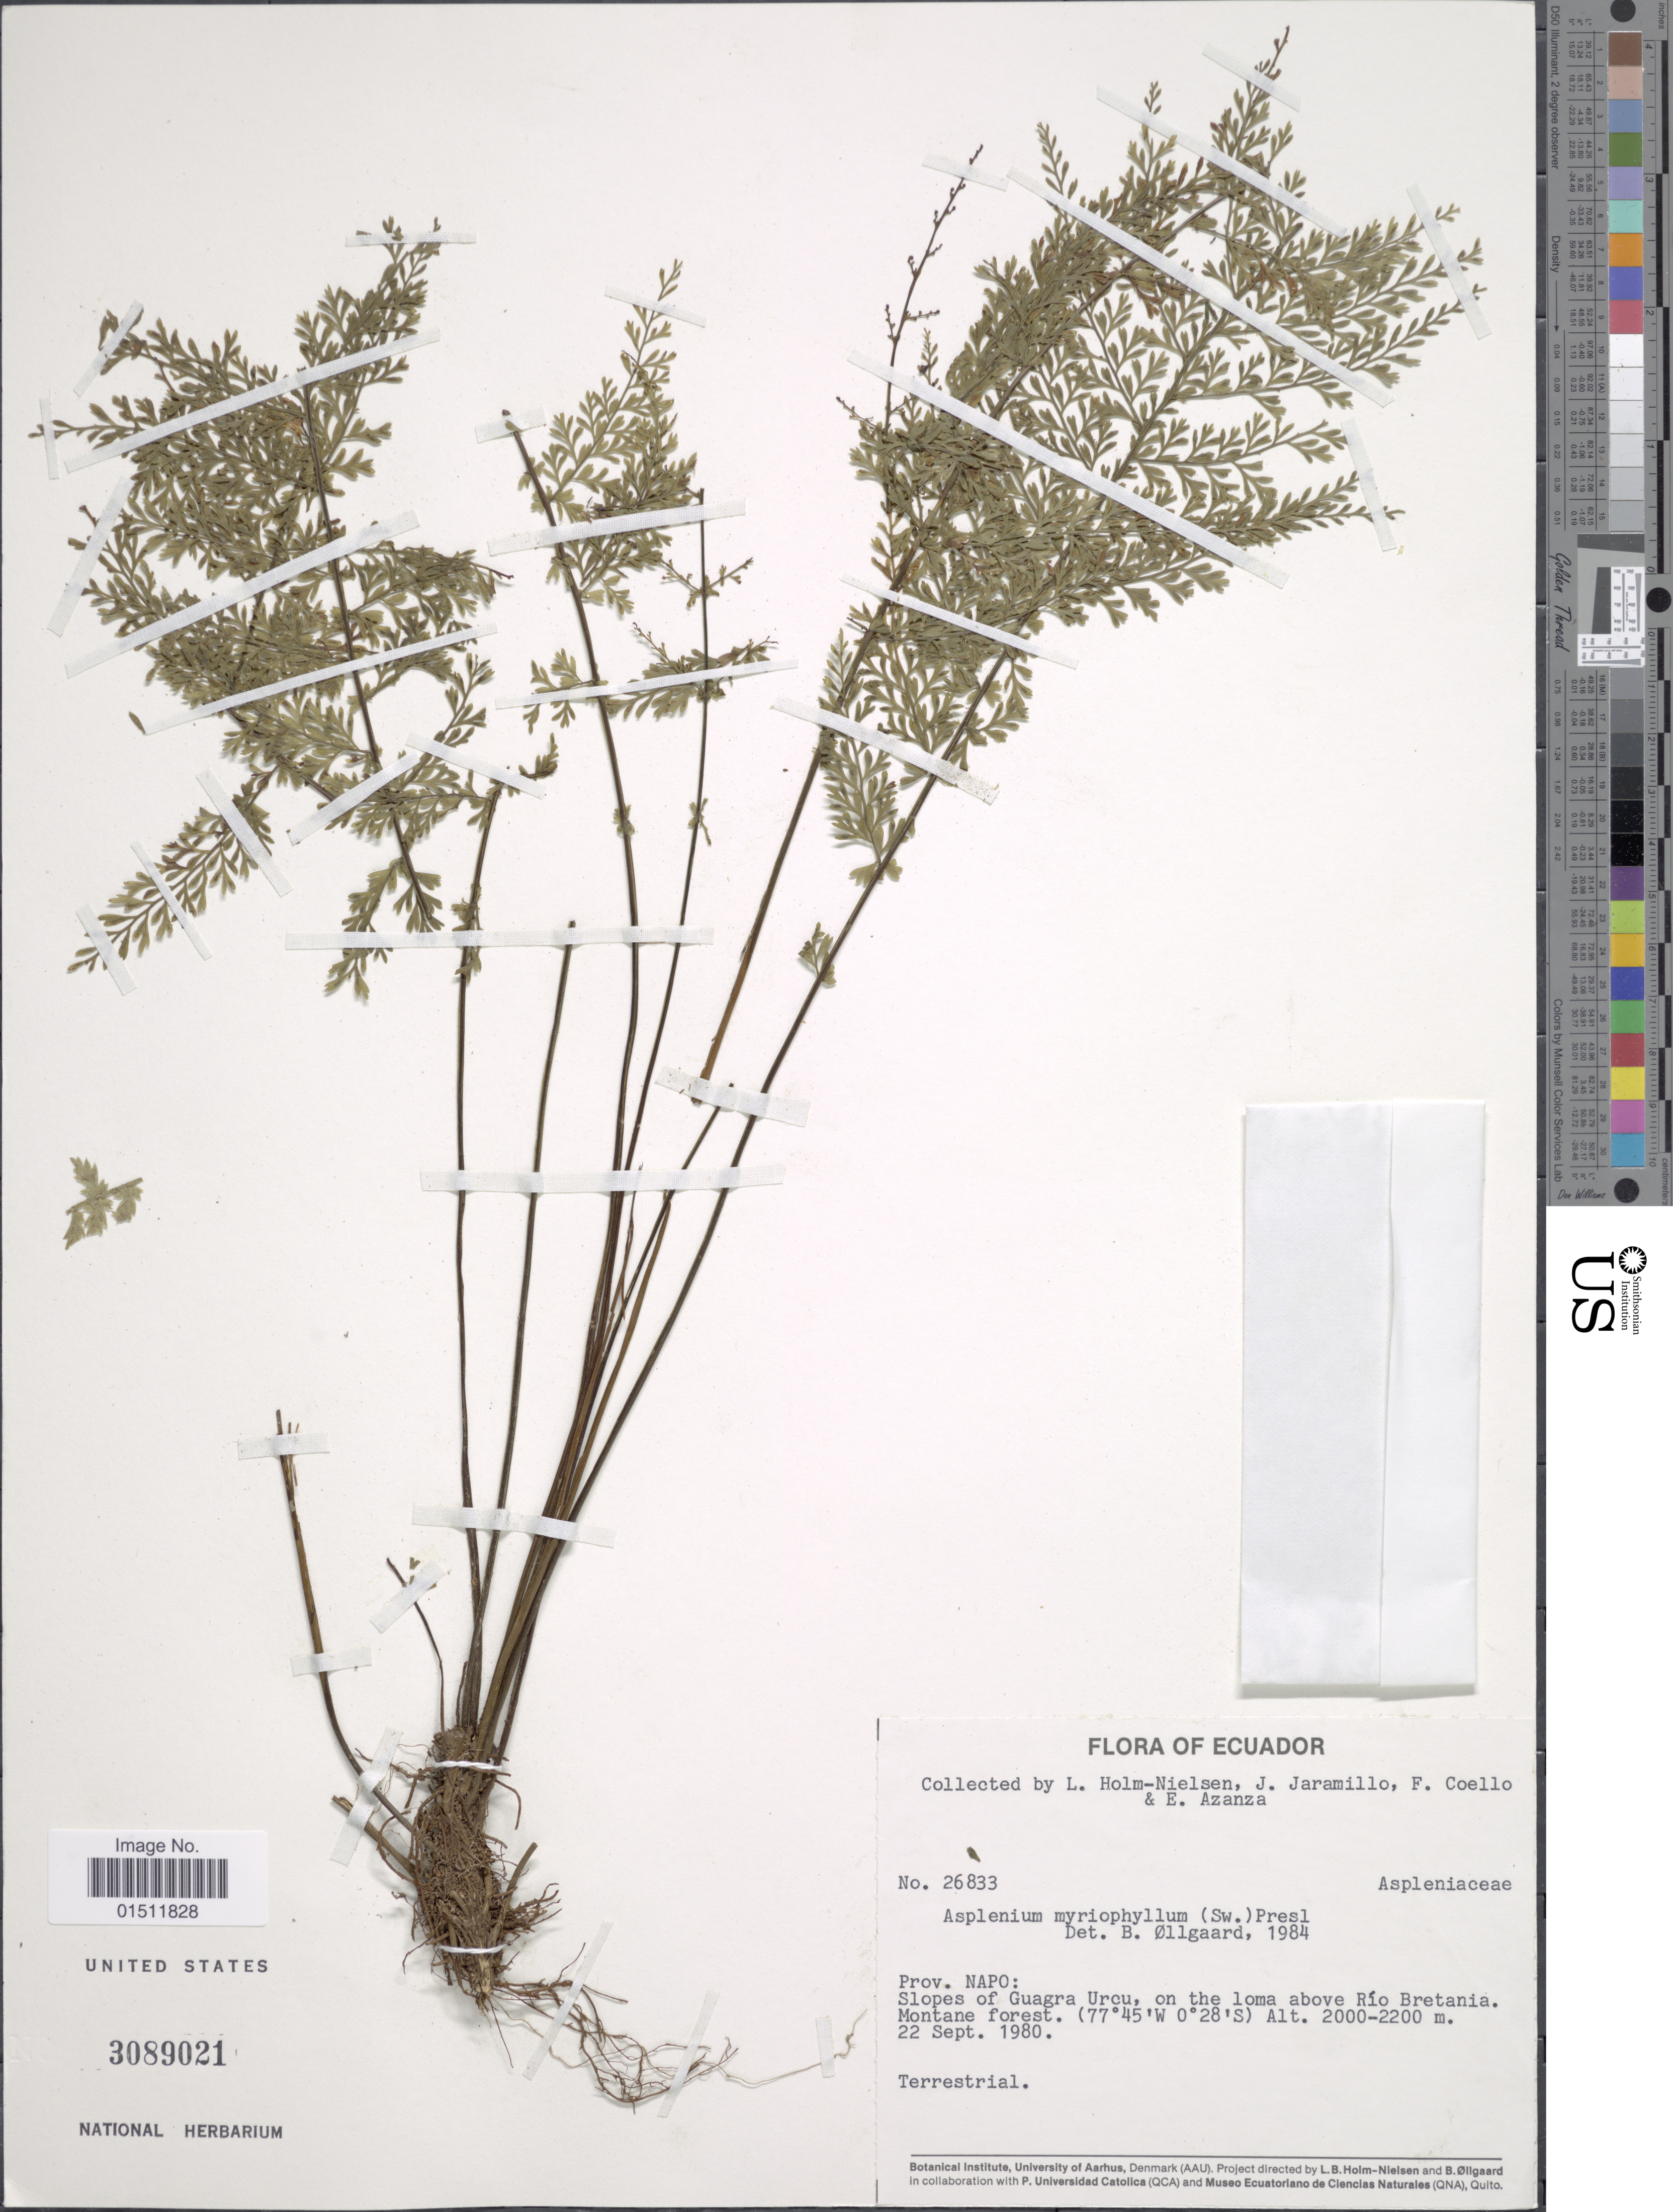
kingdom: Plantae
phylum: Tracheophyta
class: Polypodiopsida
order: Polypodiales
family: Aspleniaceae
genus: Asplenium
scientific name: Asplenium myriophyllum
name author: (Sw.) C. Presl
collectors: L. B. Holm-Nielsen, J. L. Jaramillo, F. Coello & E. Azanza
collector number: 26833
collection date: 1980-09-22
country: Ecuador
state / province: Napo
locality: Slopes of Guagra Urcu, on the loma above Rio Bretania, Montane forest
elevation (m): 2000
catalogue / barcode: US 3089021